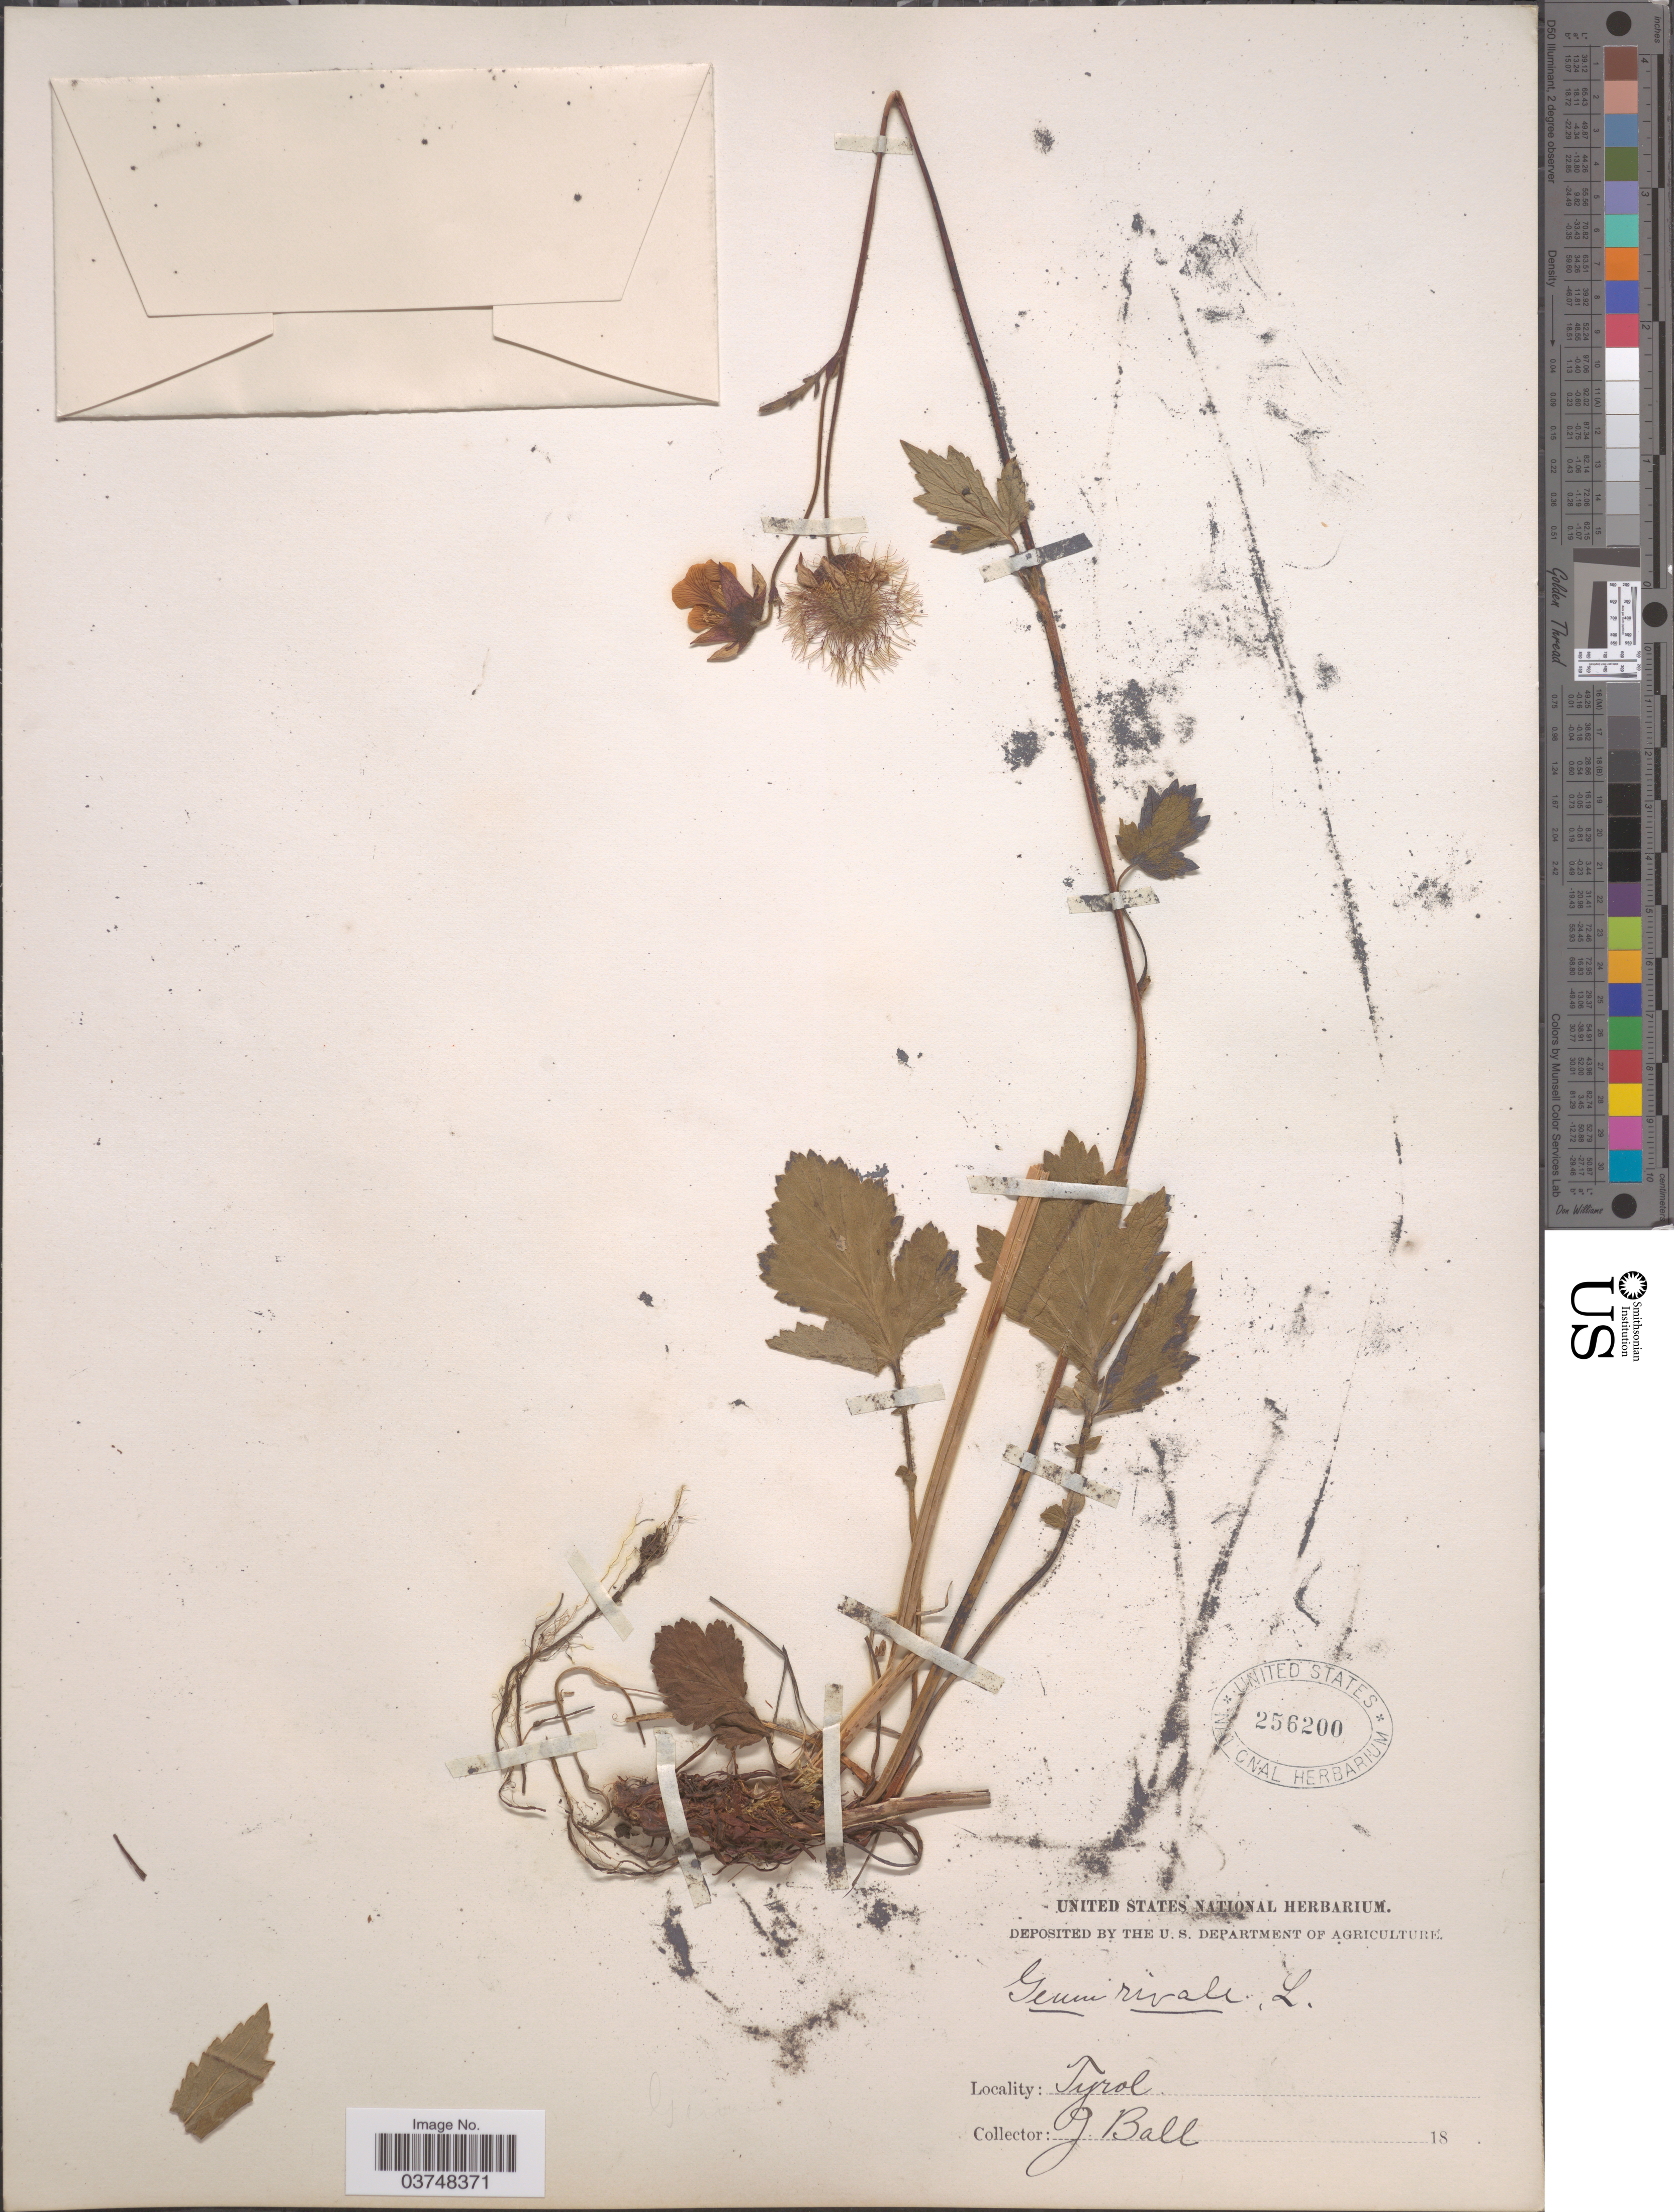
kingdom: Plantae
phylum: Tracheophyta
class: Magnoliopsida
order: Rosales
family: Rosaceae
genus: Geum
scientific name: Geum rivale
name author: L.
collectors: J. Ball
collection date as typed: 18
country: Austria / Italy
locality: Tyrol.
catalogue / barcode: US 256200